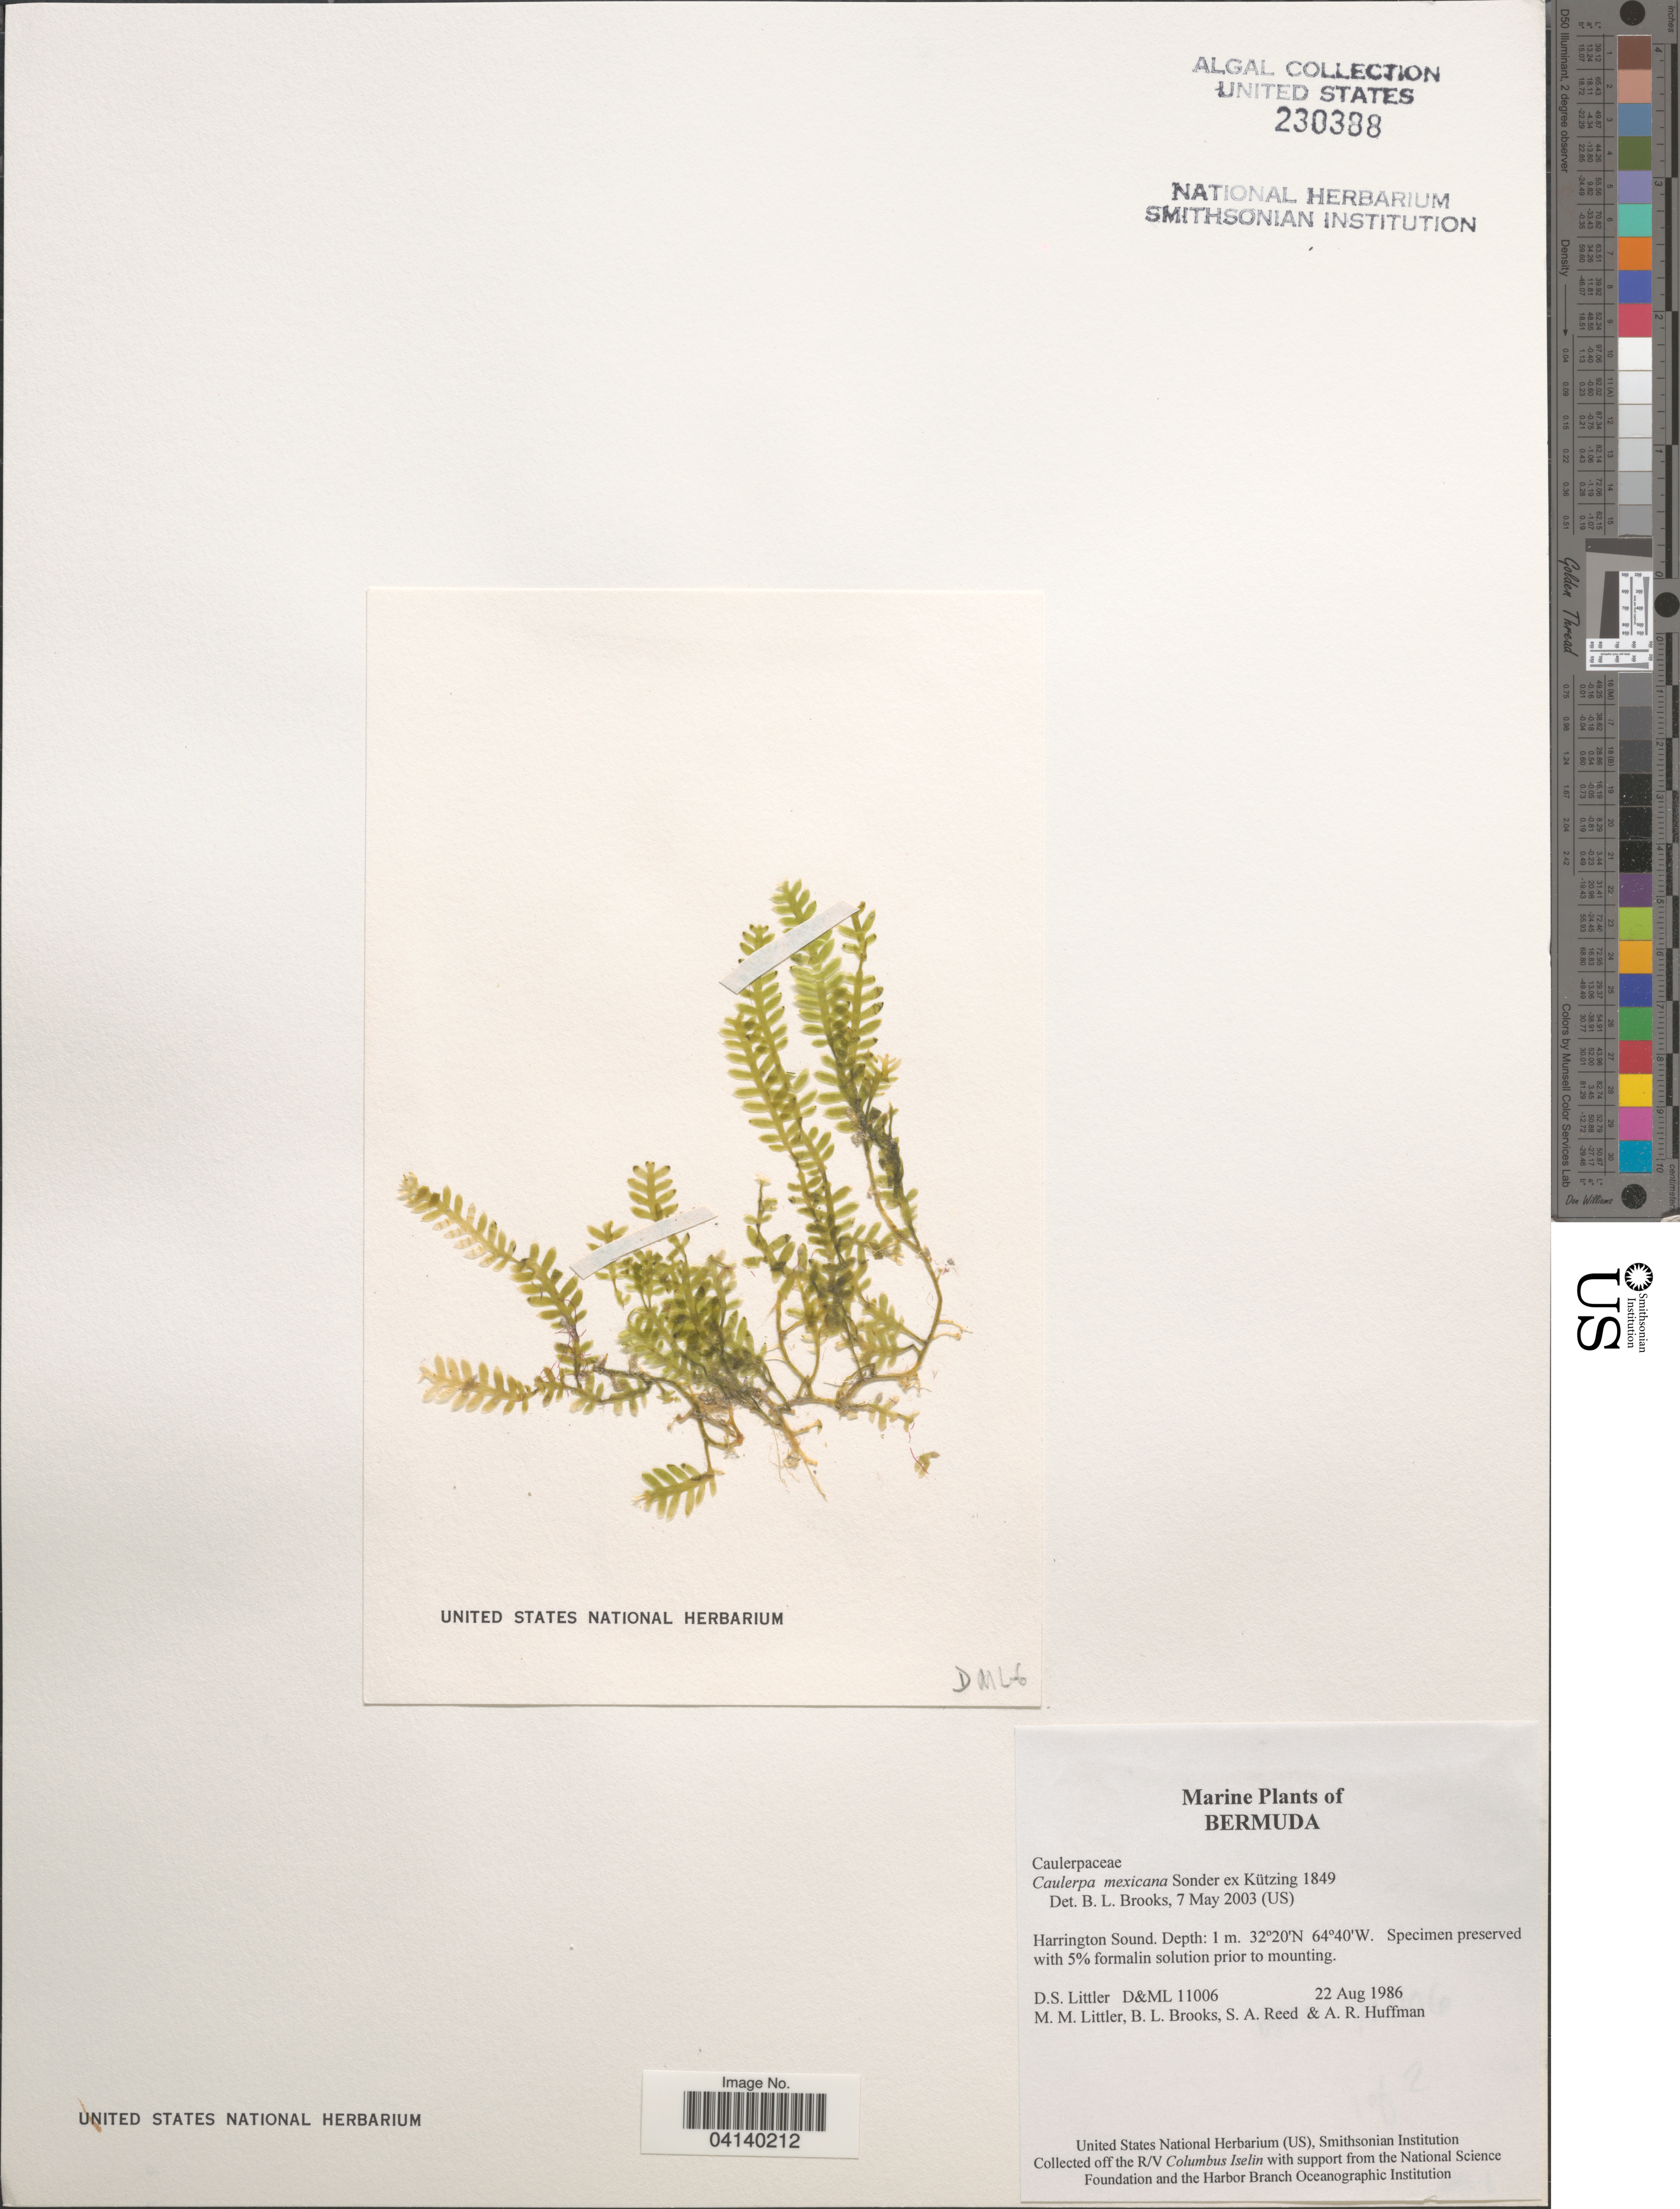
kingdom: Plantae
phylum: Chlorophyta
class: Ulvophyceae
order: Bryopsidales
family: Caulerpaceae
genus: Caulerpa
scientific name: Caulerpa mexicana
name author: Sond. ex Kütz.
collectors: D. S. Littler, B. Brooks, S. Reed & A. Huffman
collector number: D&ML11006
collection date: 1986-08-22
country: Bermuda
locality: Harrington Sound.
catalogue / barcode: US 230388